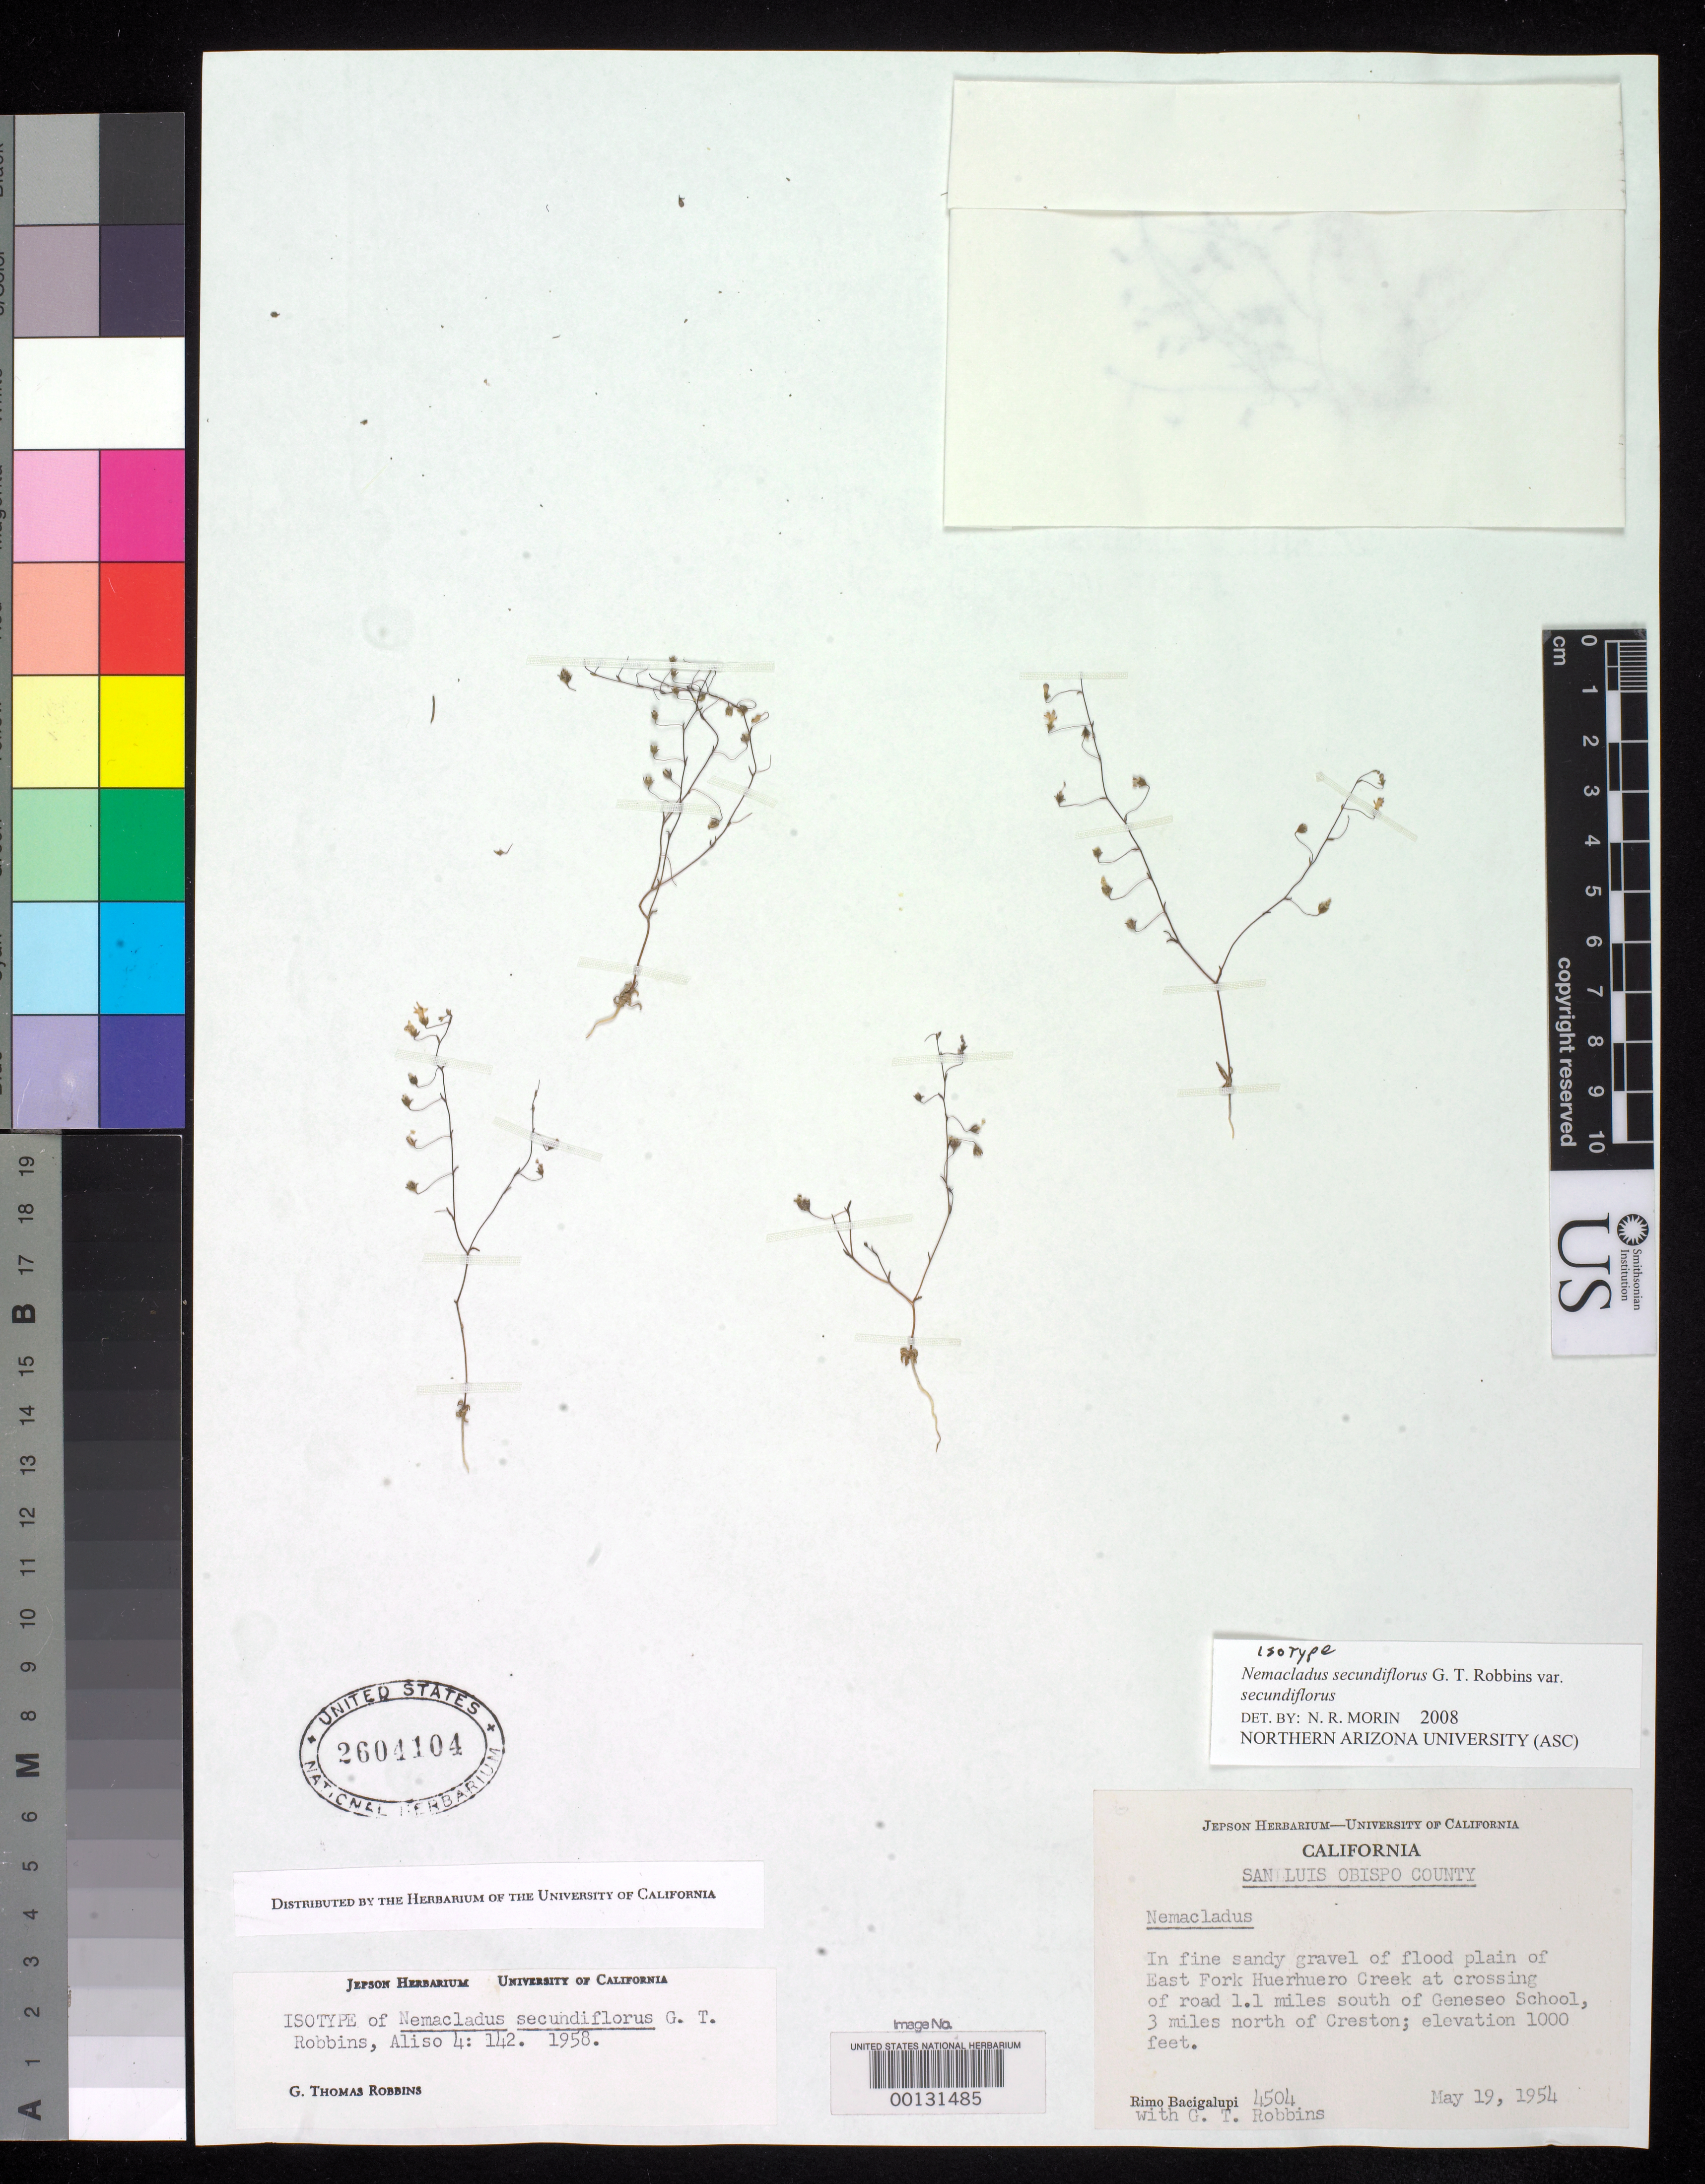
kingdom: Plantae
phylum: Tracheophyta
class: Magnoliopsida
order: Asterales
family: Campanulaceae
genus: Nemacladus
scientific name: Nemacladus secundiflorus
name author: G.T. Robbins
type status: Isotype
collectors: R. Bacigalupi & G. T. Robbins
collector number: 4504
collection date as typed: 19 May 1954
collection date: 1954-05-19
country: United States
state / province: California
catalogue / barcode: US 2604104